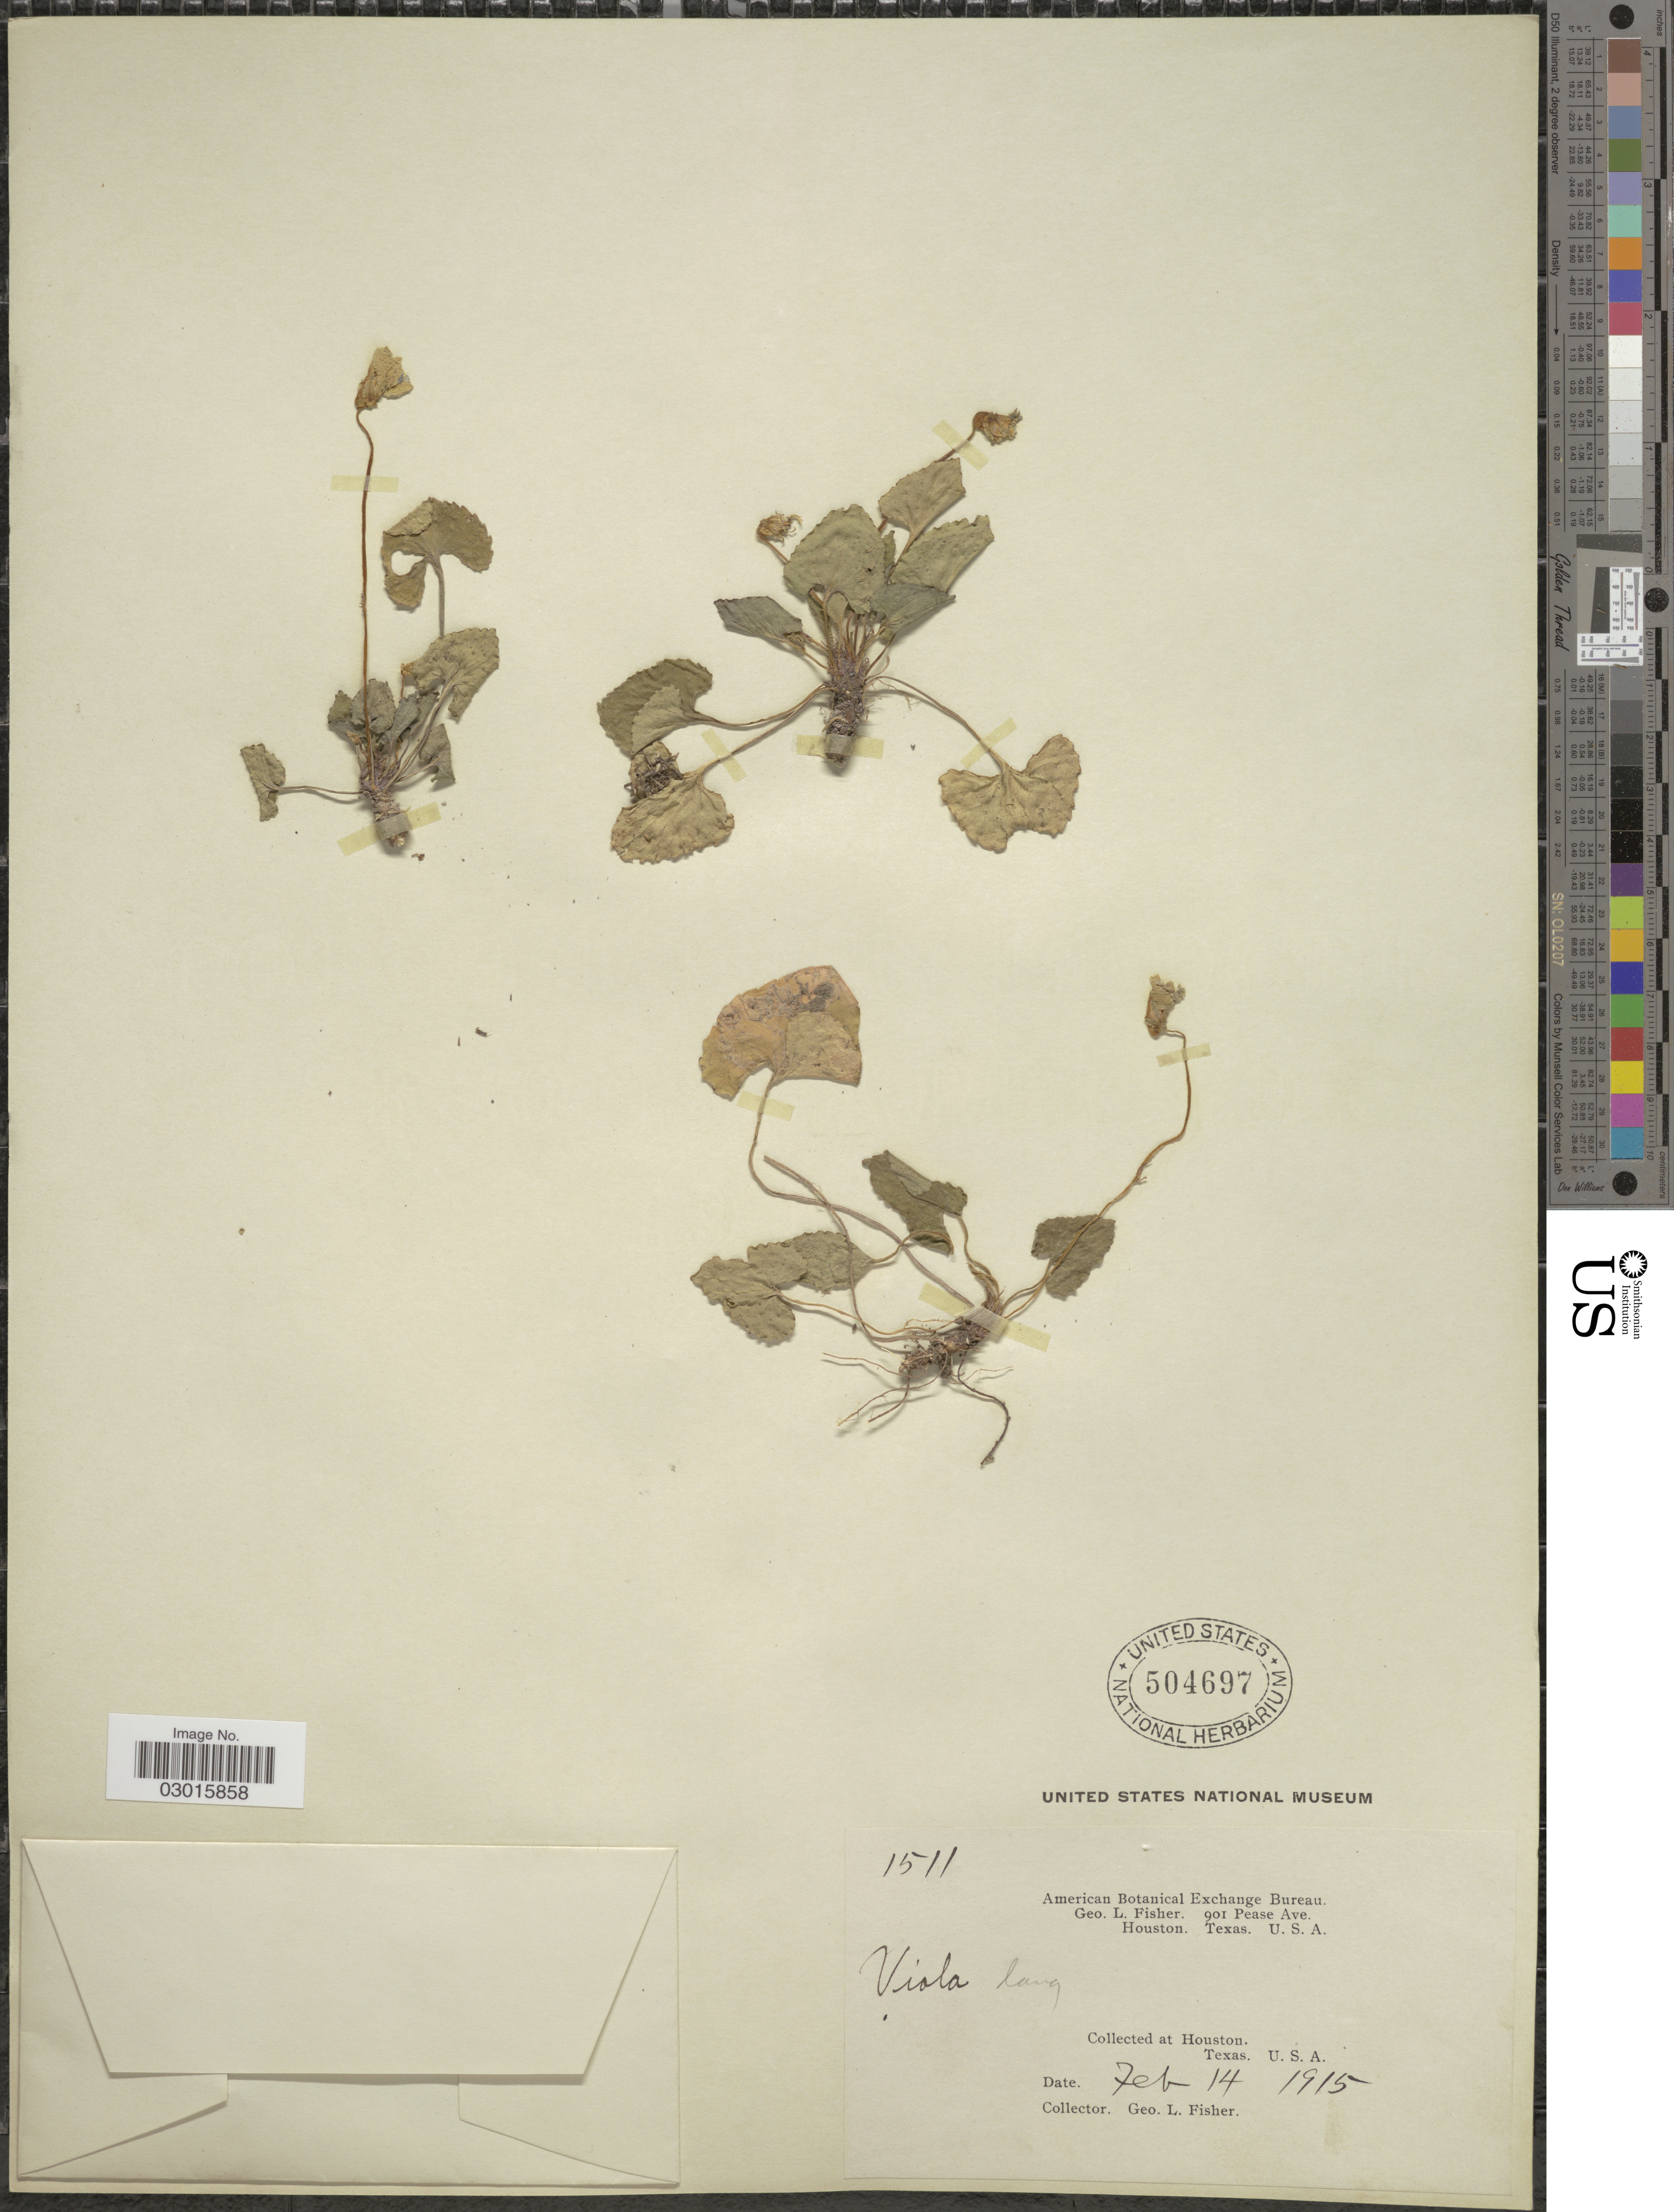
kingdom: Plantae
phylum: Tracheophyta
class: Magnoliopsida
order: Malpighiales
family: Violaceae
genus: Viola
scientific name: Viola langloisii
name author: Greene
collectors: G. L. Fisher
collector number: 1511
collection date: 1915-02-14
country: United States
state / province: Texas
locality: Houston.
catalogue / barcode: US 504697